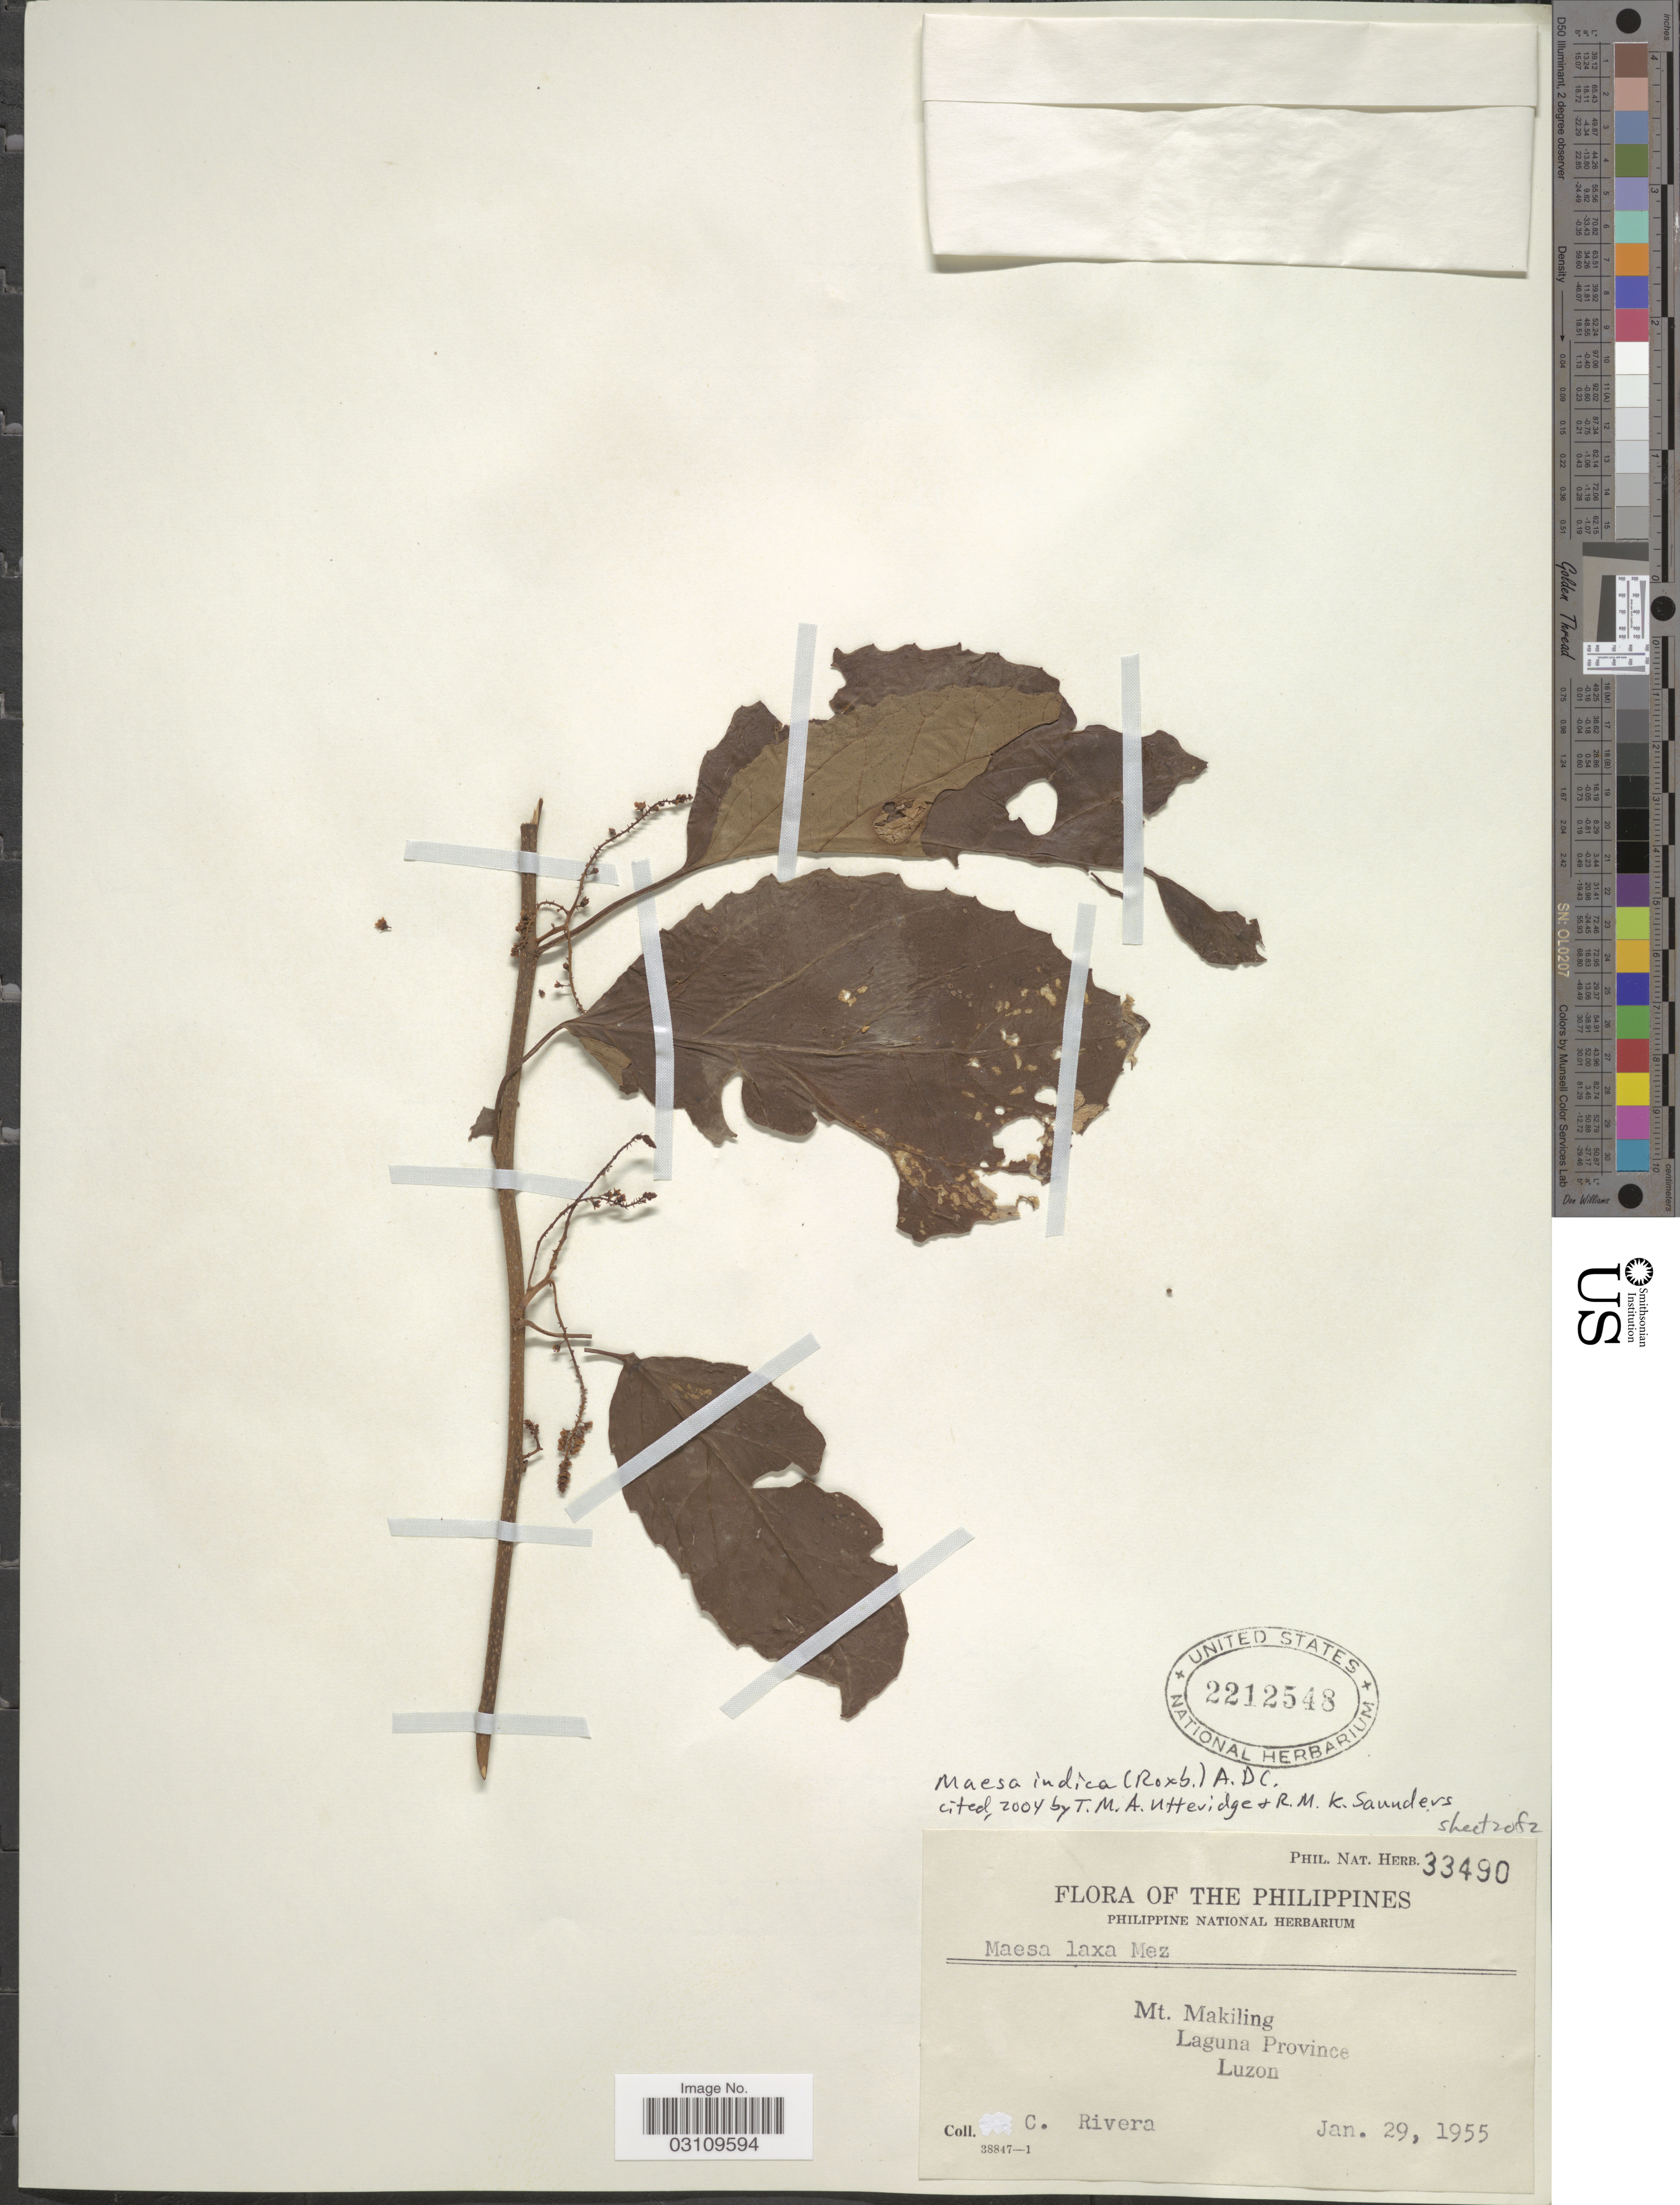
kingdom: Plantae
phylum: Tracheophyta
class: Magnoliopsida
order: Ericales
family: Primulaceae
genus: Maesa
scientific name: Maesa indica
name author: (Roxb.) A. DC.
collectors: C. Rivera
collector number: Phil. Nat. Herb. 33490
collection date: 1955-01-29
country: Philippines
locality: Mt. Makiling, Laguna Province, Luzon.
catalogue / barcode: US 2212548